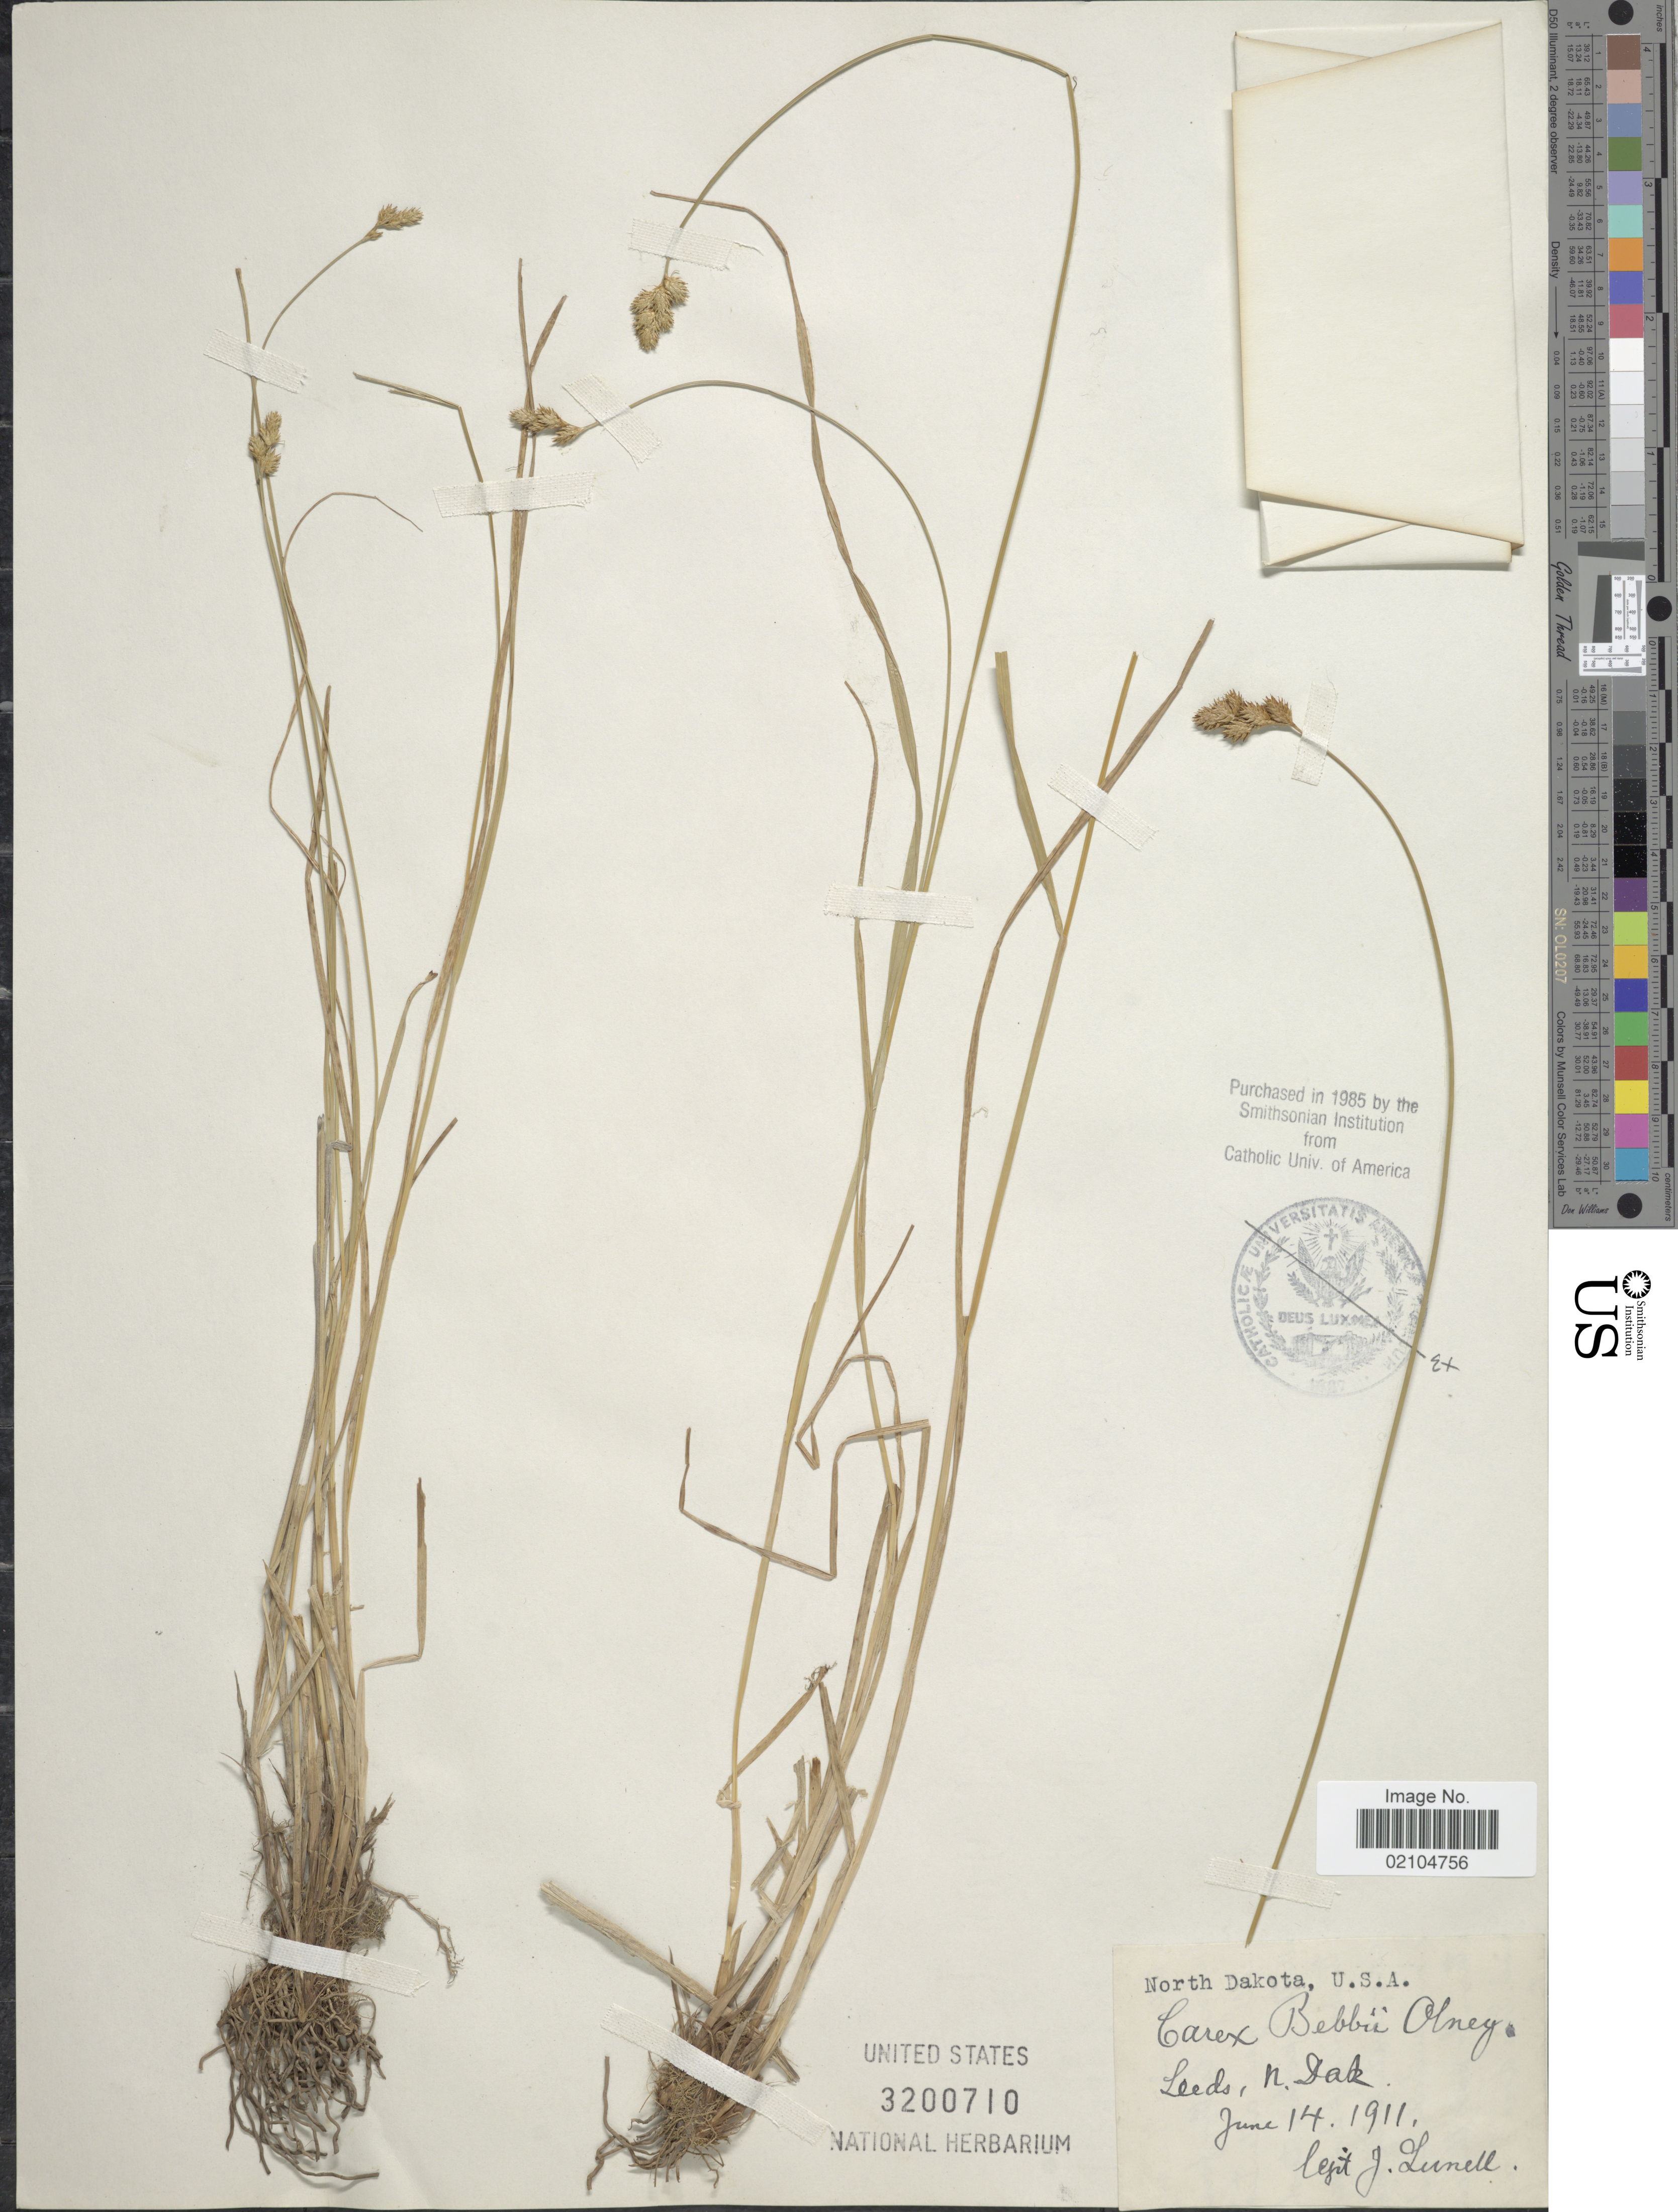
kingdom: Plantae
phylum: Tracheophyta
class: Liliopsida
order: Poales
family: Cyperaceae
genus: Carex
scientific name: Carex bebbii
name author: (L.H. Bailey) Olney ex Fernald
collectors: J. Lunell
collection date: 1911-06-14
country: United States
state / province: North Dakota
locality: Leeds.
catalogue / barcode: US 3200710